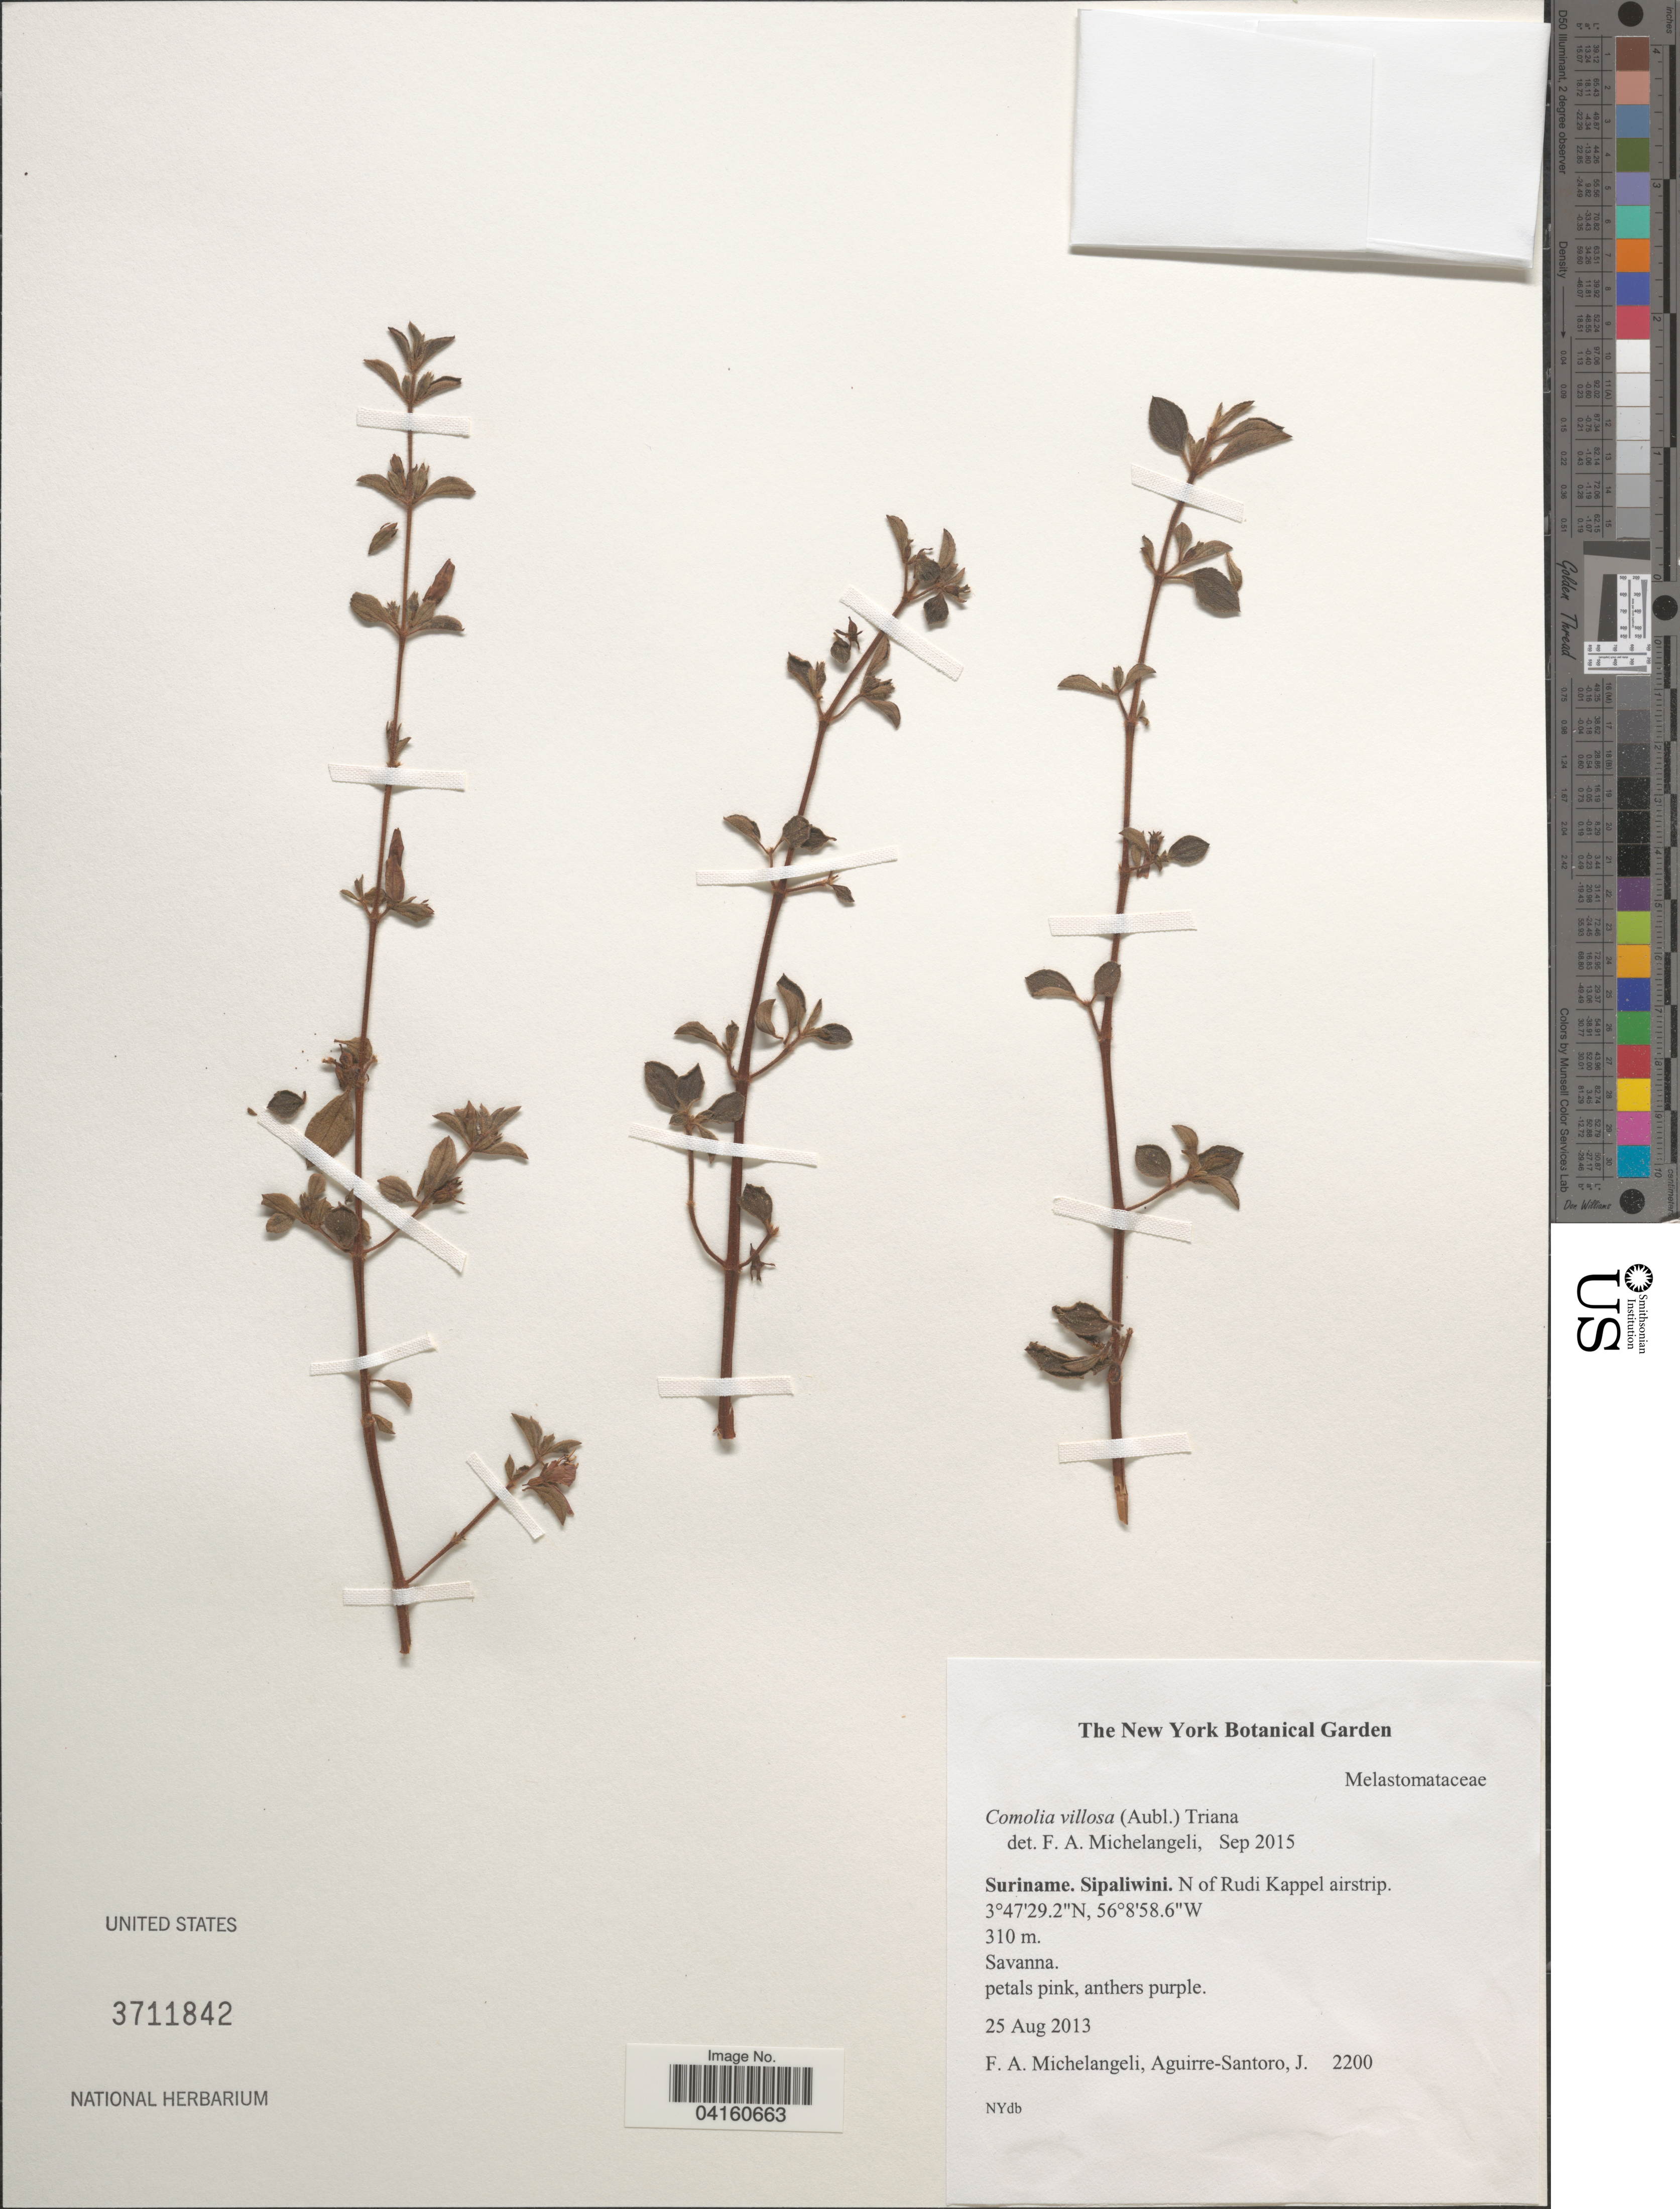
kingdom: Plantae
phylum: Tracheophyta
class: Magnoliopsida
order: Myrtales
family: Melastomataceae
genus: Comolia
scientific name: Comolia veronicifolia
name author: Benth.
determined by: Nunes da Silva, Diego, (RB), Jardim Botanico do Rio de Janeiro - Herbario (BRAZIL)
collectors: F. A. Michelangeli & J. Aguirre-Santoro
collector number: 2200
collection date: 2013-08-25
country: Suriname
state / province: Sipaliwini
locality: N of Rudi Kappel airstrip.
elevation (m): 310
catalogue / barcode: US 3711842